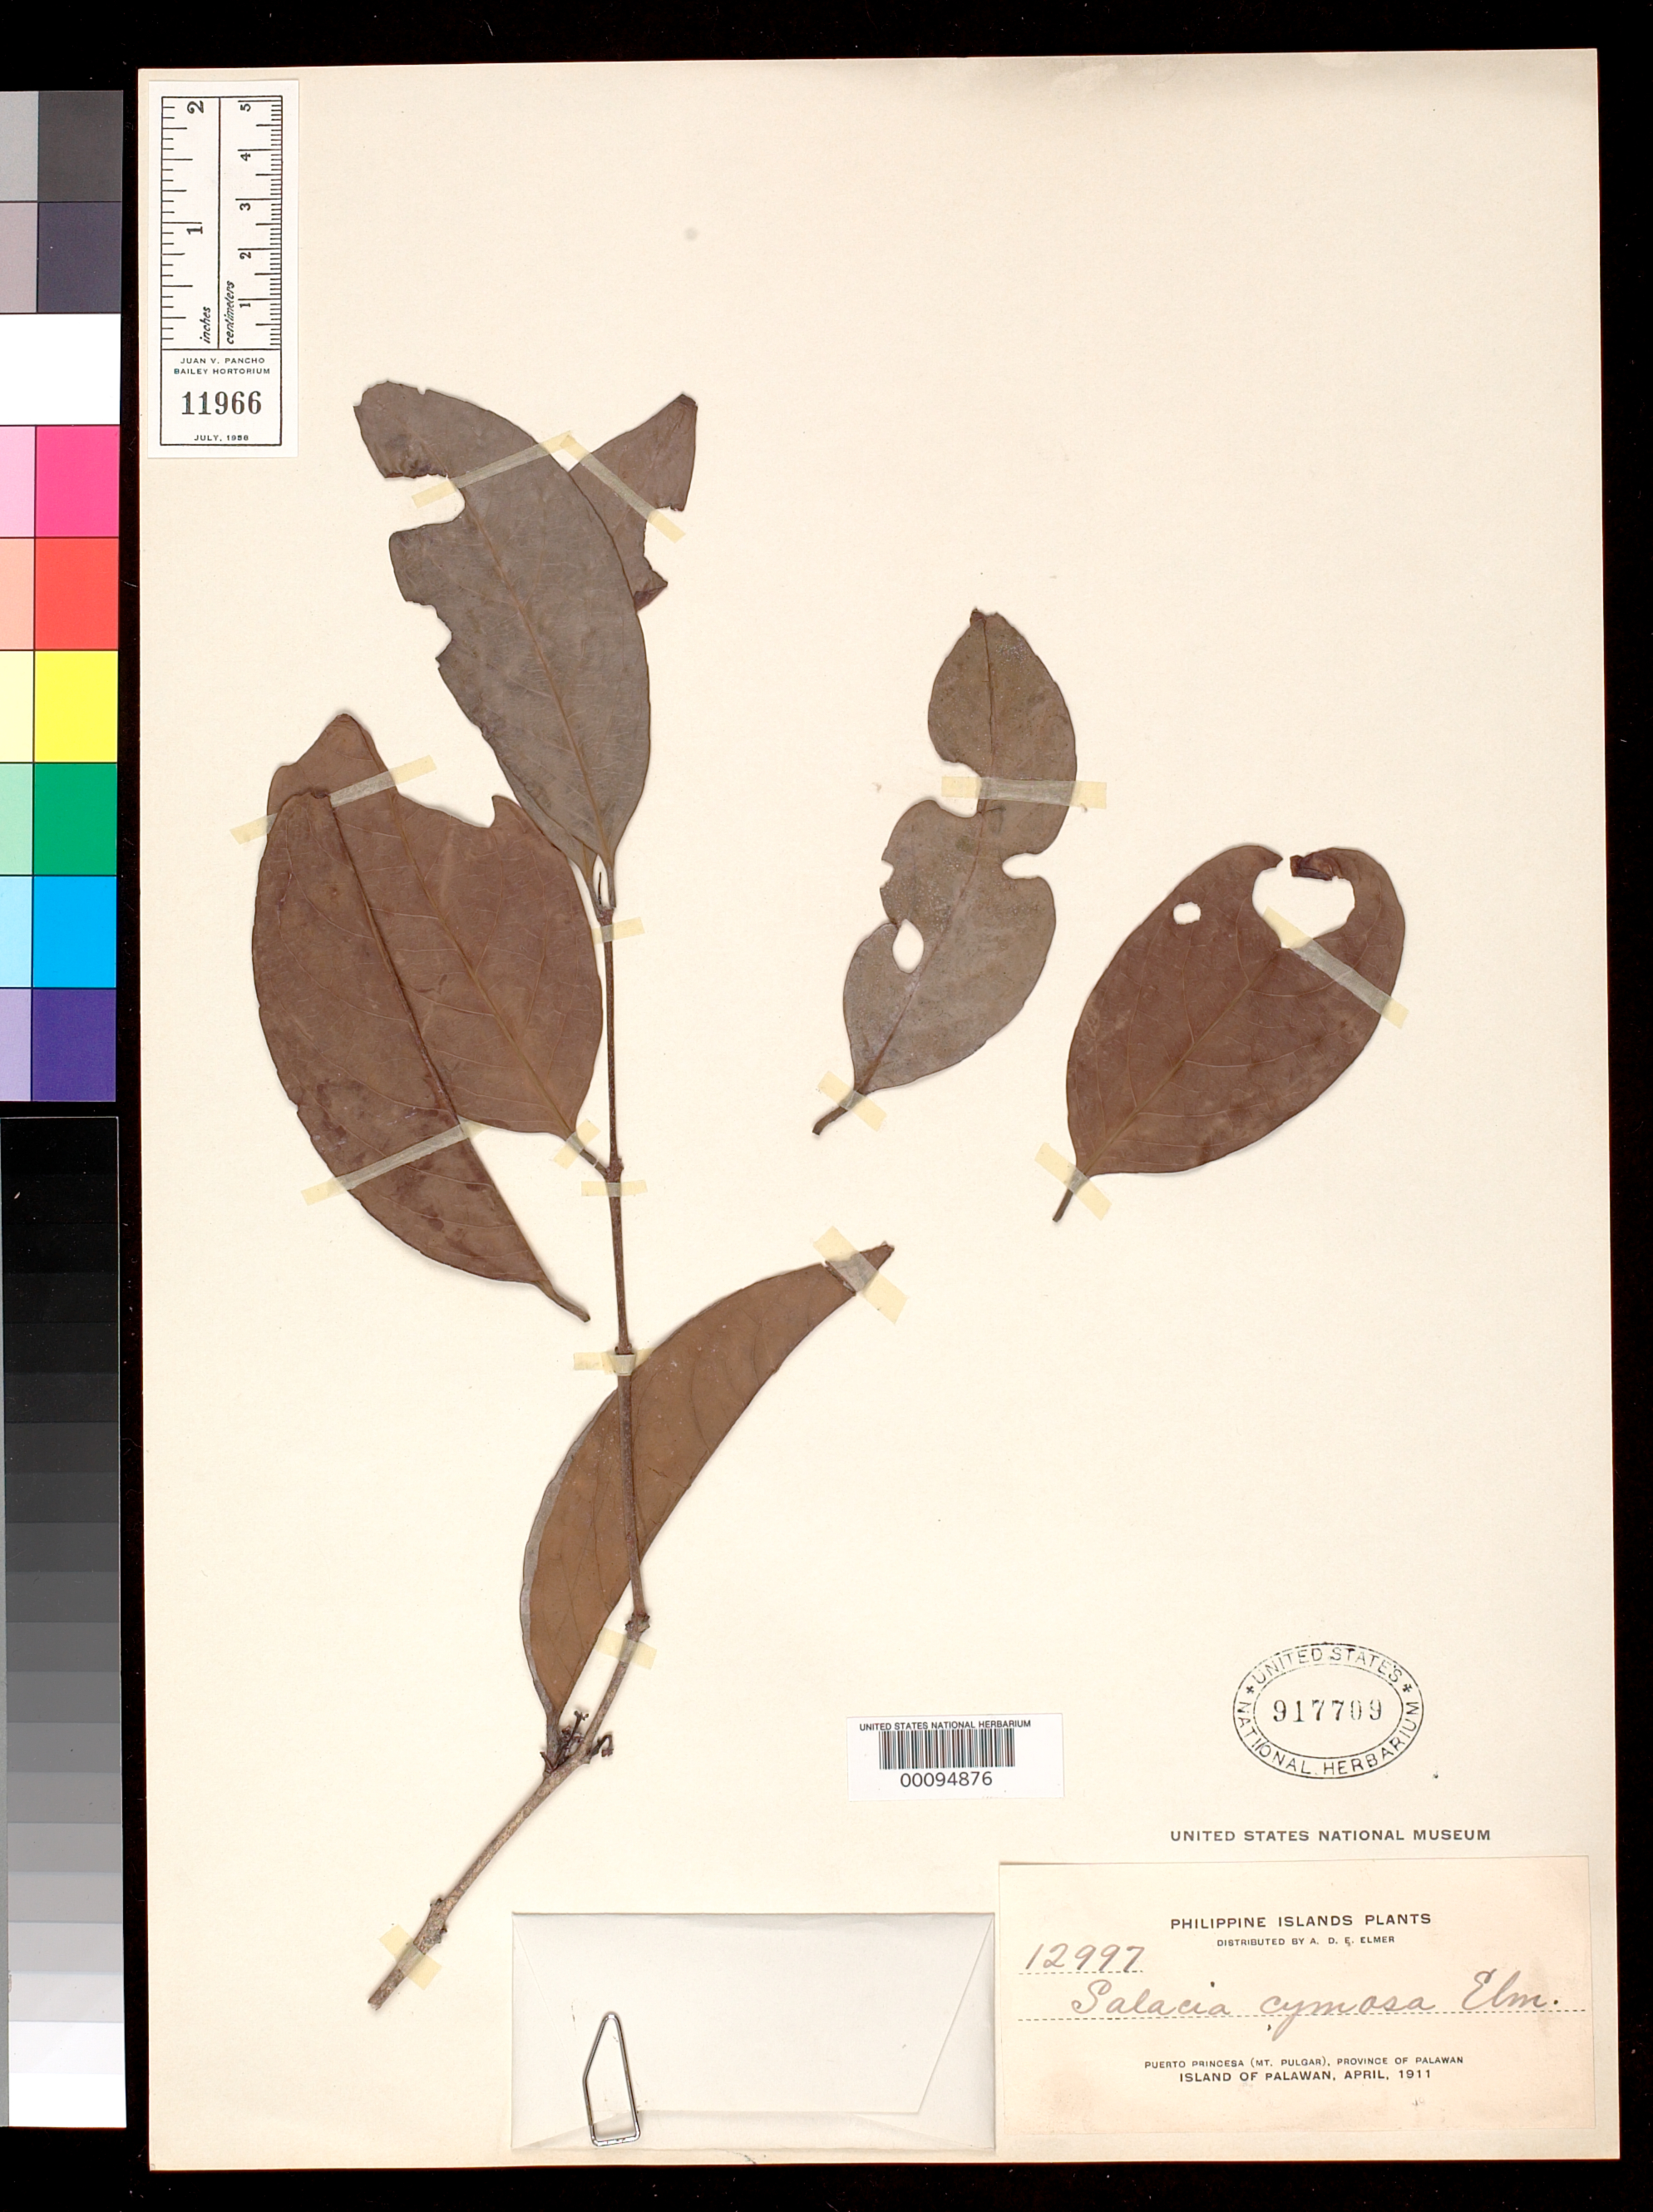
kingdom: Plantae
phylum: Tracheophyta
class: Magnoliopsida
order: Celastrales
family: Celastraceae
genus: Salacia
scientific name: Salacia cymosa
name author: Elmer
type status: Isotype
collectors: A. D. E. Elmer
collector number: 12997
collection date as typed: Apr 1911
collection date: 1911-04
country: Philippines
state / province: Mimaropa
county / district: Palawan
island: Palawan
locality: Puerto Princesa (Mt. Pulgar), Province of Palawan, Island of Palawan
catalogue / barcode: US 917709